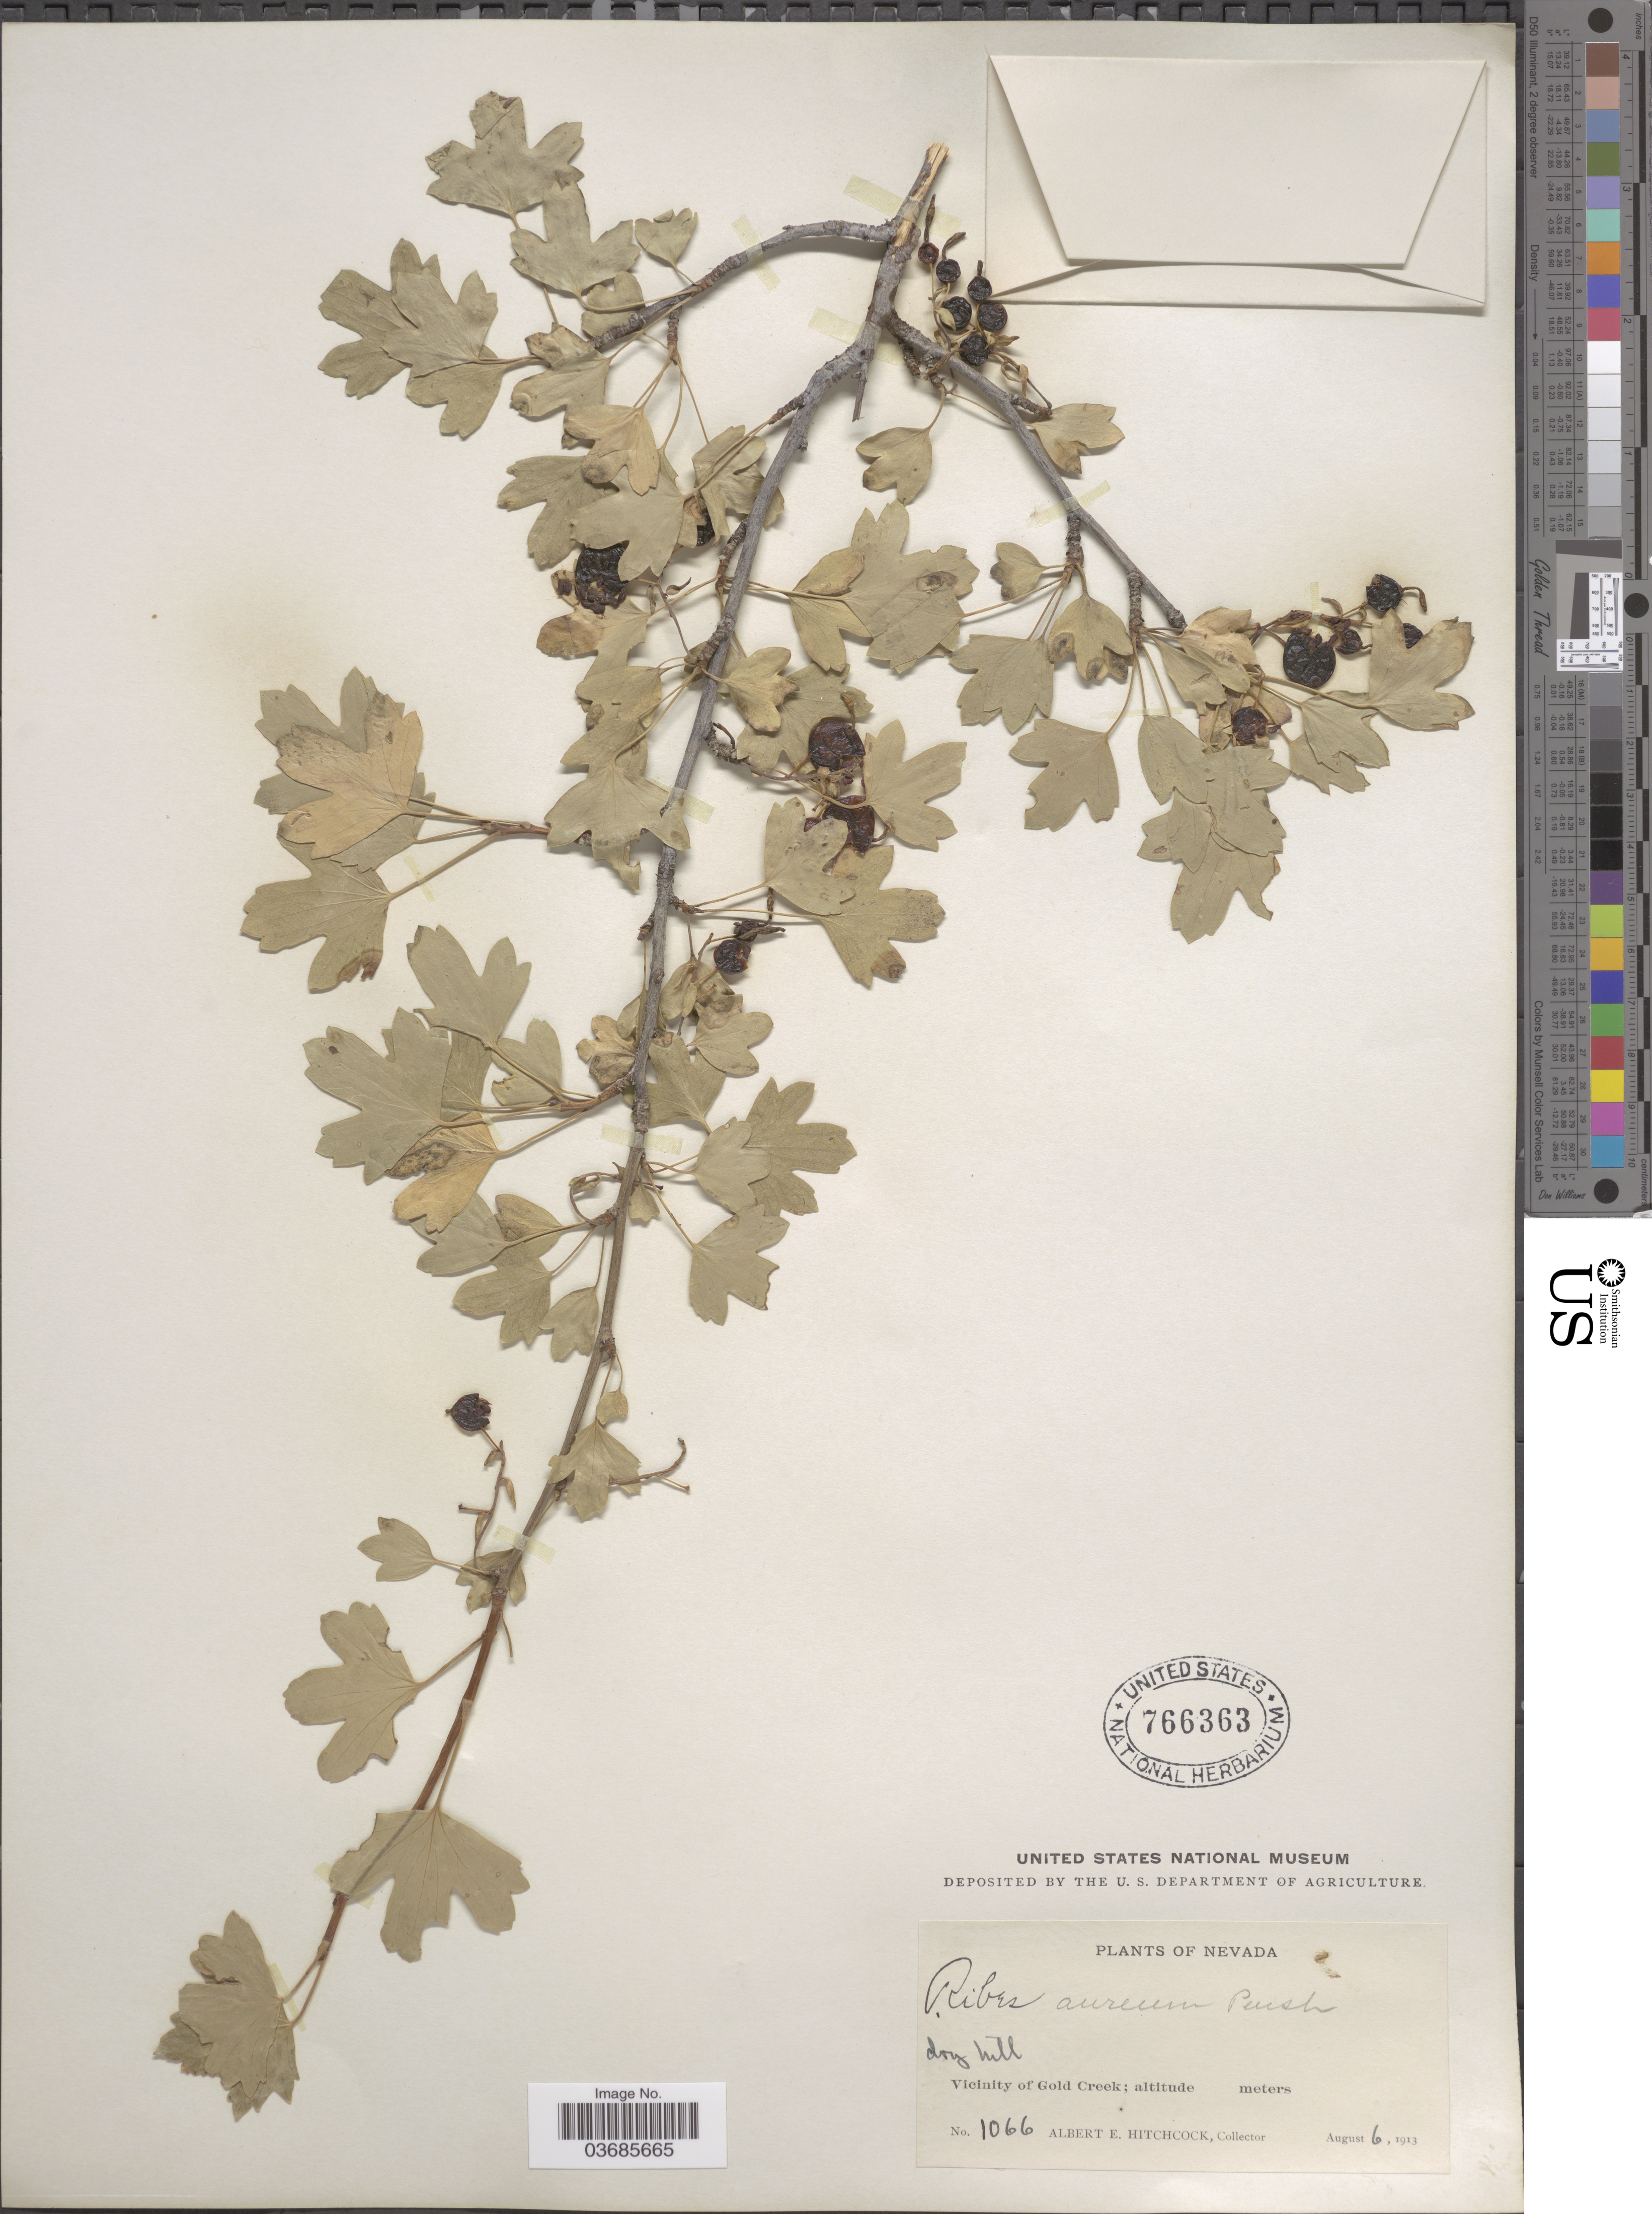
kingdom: Plantae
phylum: Tracheophyta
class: Magnoliopsida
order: Saxifragales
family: Grossulariaceae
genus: Ribes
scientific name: Ribes aureum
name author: Pursh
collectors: A. Hitchcock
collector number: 1066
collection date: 1913-08-06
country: United States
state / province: Nevada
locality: Vicinity of Gold Creek.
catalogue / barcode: US 766363